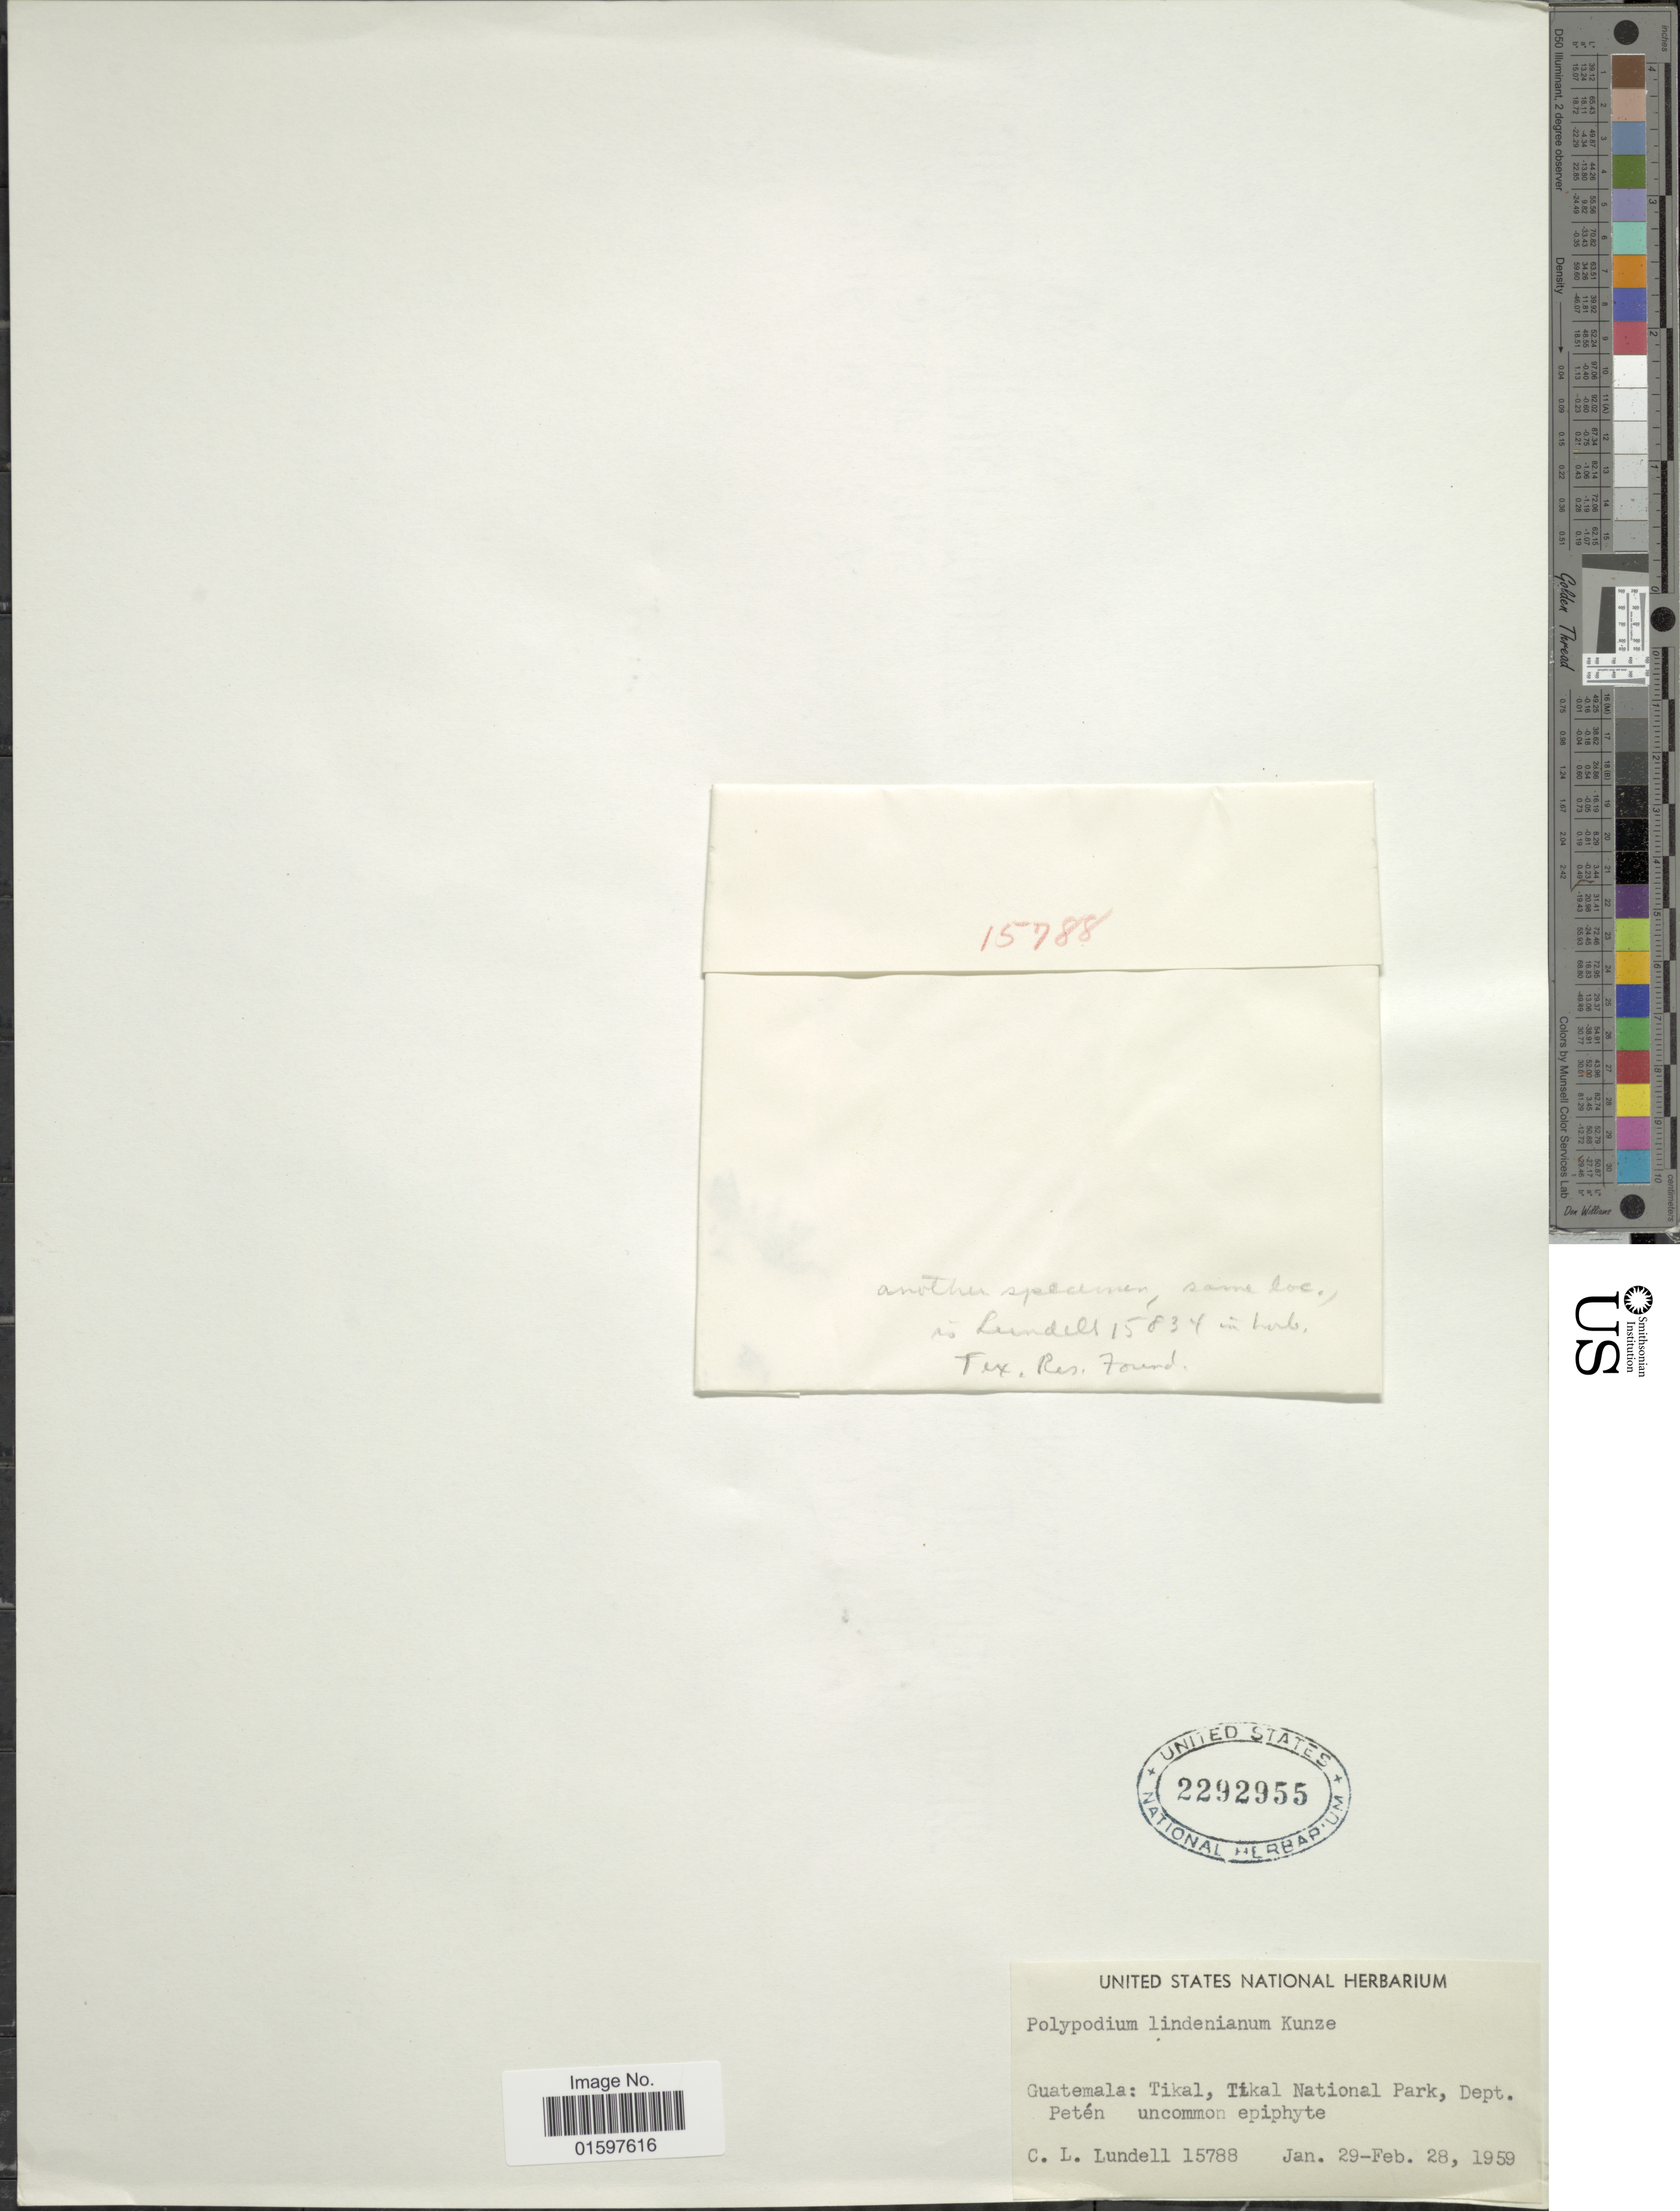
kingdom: Plantae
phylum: Tracheophyta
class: Polypodiopsida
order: Polypodiales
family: Polypodiaceae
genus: Pleopeltis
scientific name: Pleopeltis lindeniana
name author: (Kunze) A.R. Sm. & Tejero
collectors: C. L. Lundell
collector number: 15788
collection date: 1959-01-29/1959-02-28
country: Guatemala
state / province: El Petén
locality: Tikal, Tikal National park, Dept. Petén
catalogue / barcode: US 2292955